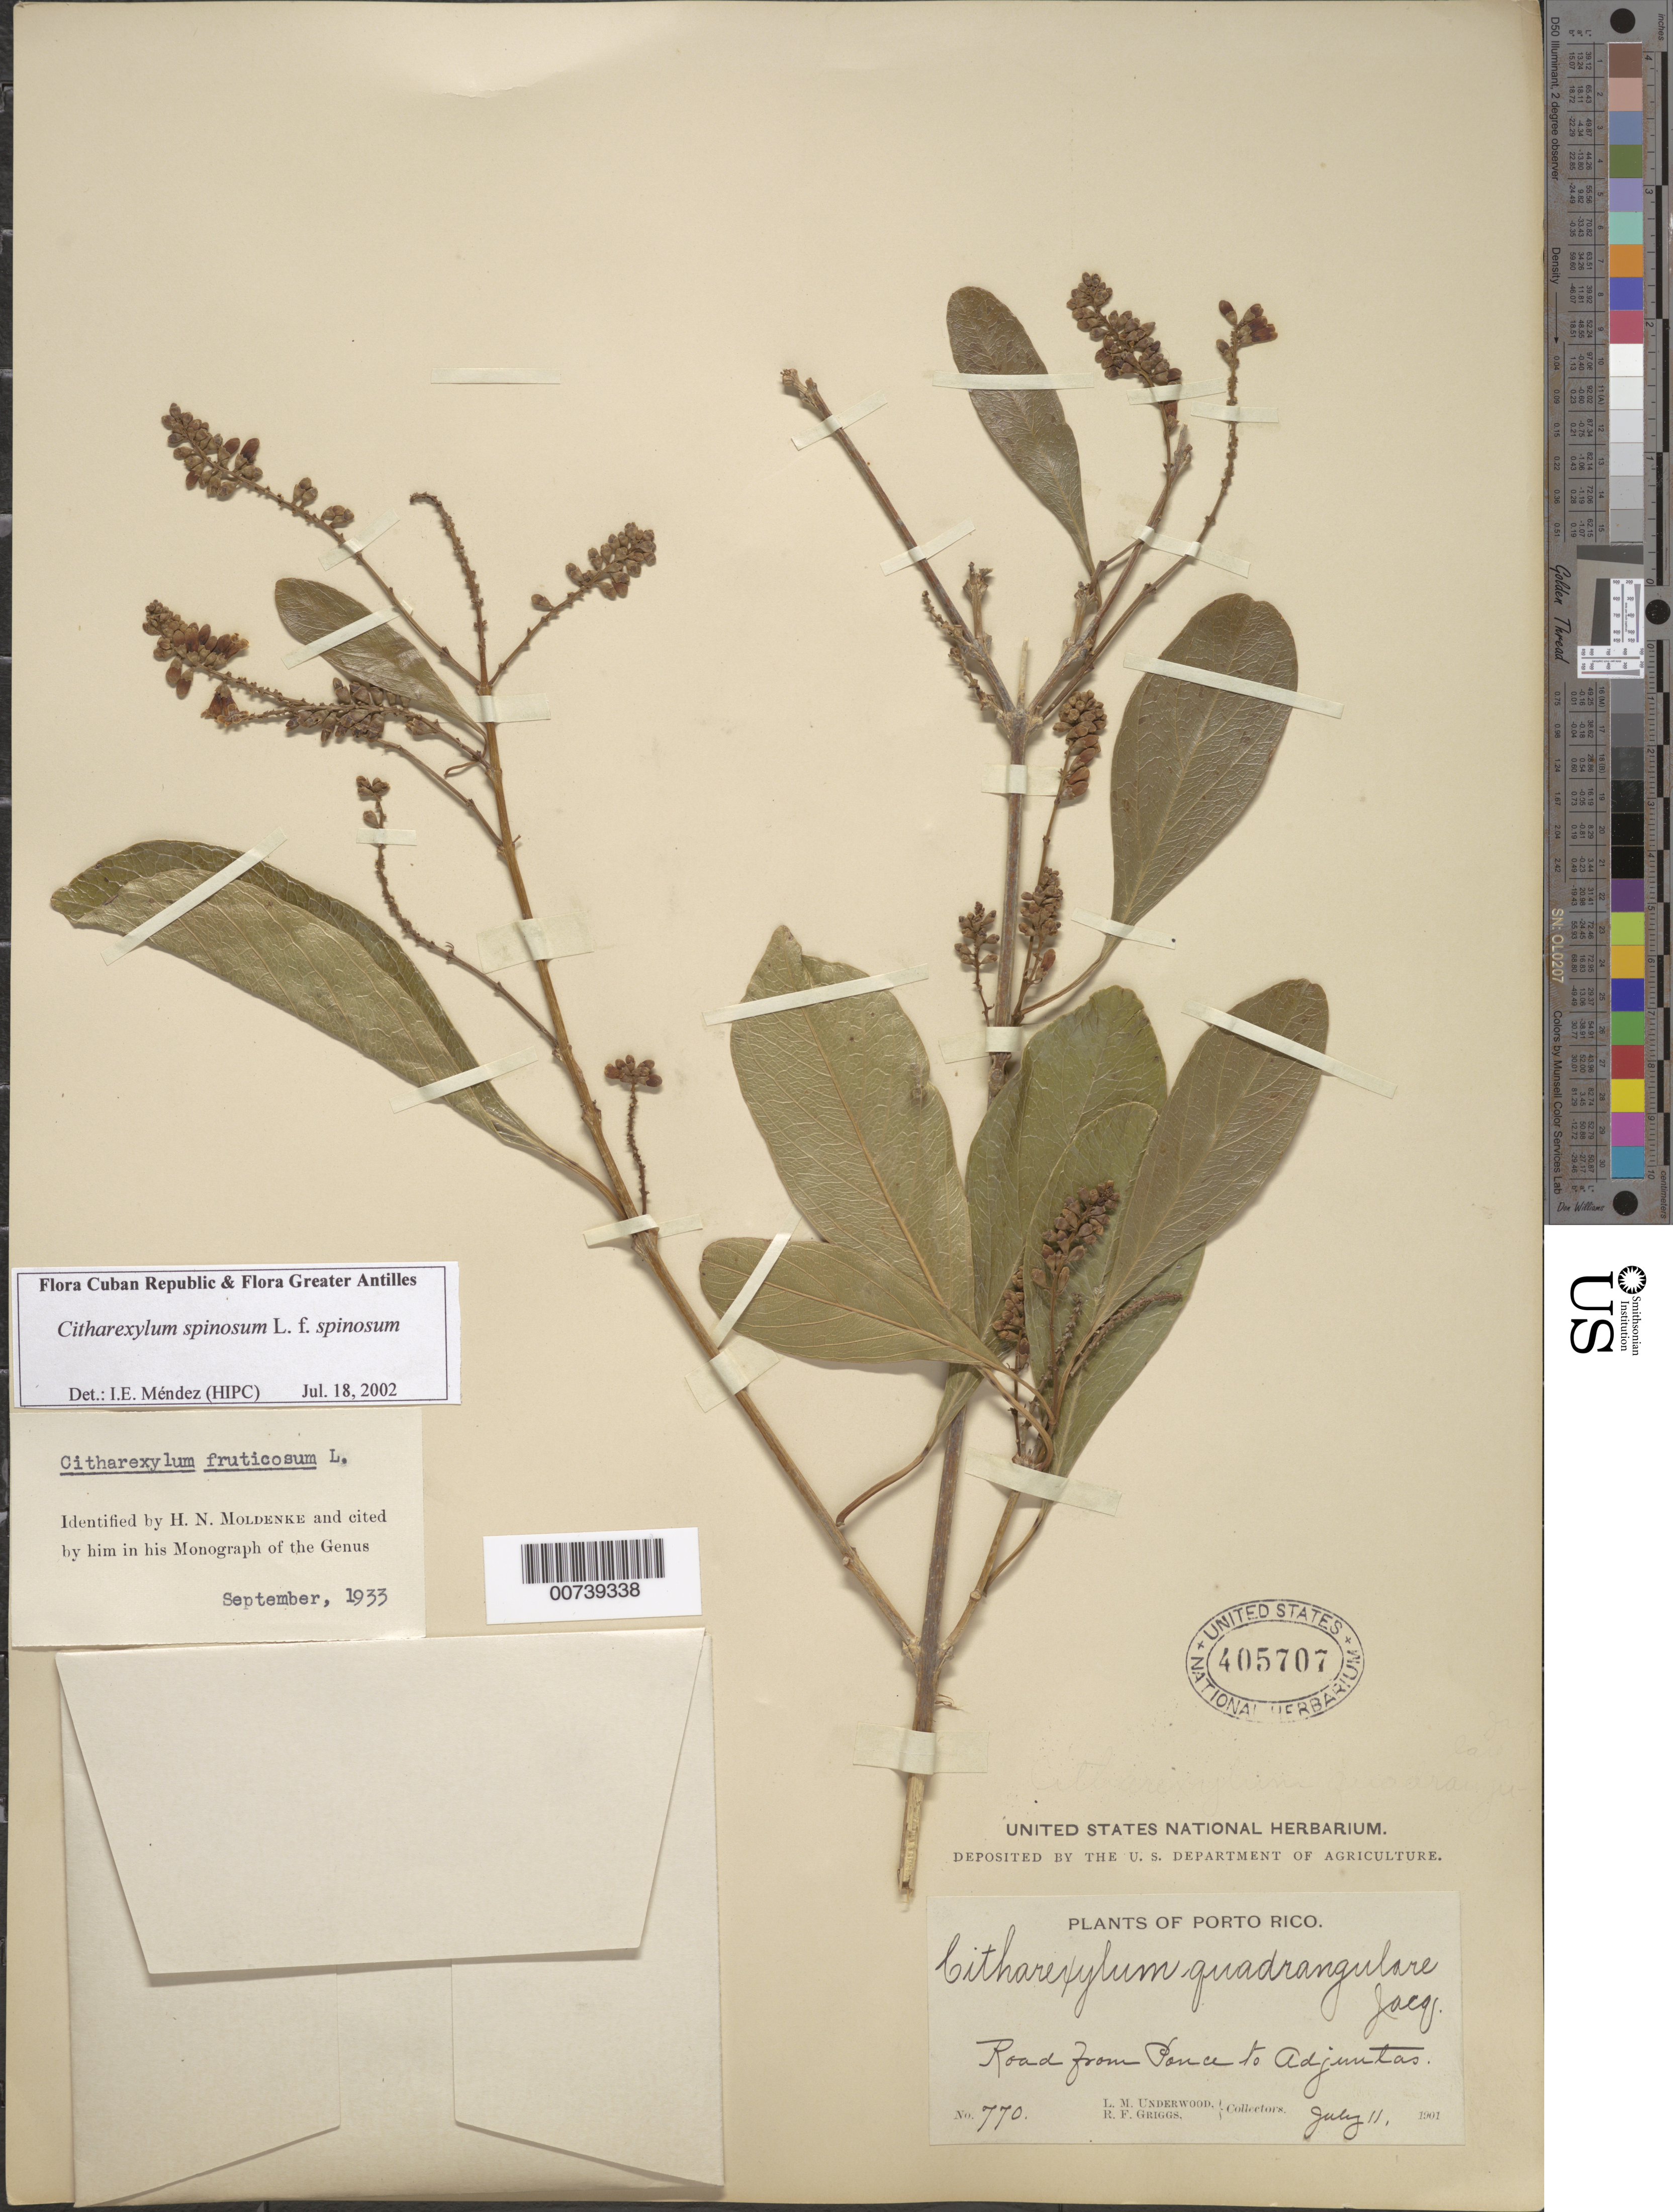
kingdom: Plantae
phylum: Tracheophyta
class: Magnoliopsida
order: Lamiales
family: Verbenaceae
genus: Citharexylum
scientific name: Citharexylum spinosum f. spinosum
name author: L.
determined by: Méndez, Isidro E., (HIPC)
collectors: L. M. Underwood & R. F. Griggs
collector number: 770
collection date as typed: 11 Jul 1911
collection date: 1911-07-11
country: Puerto Rico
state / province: Adjuntas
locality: Road from Ponce to Adjuntas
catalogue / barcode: US 405707